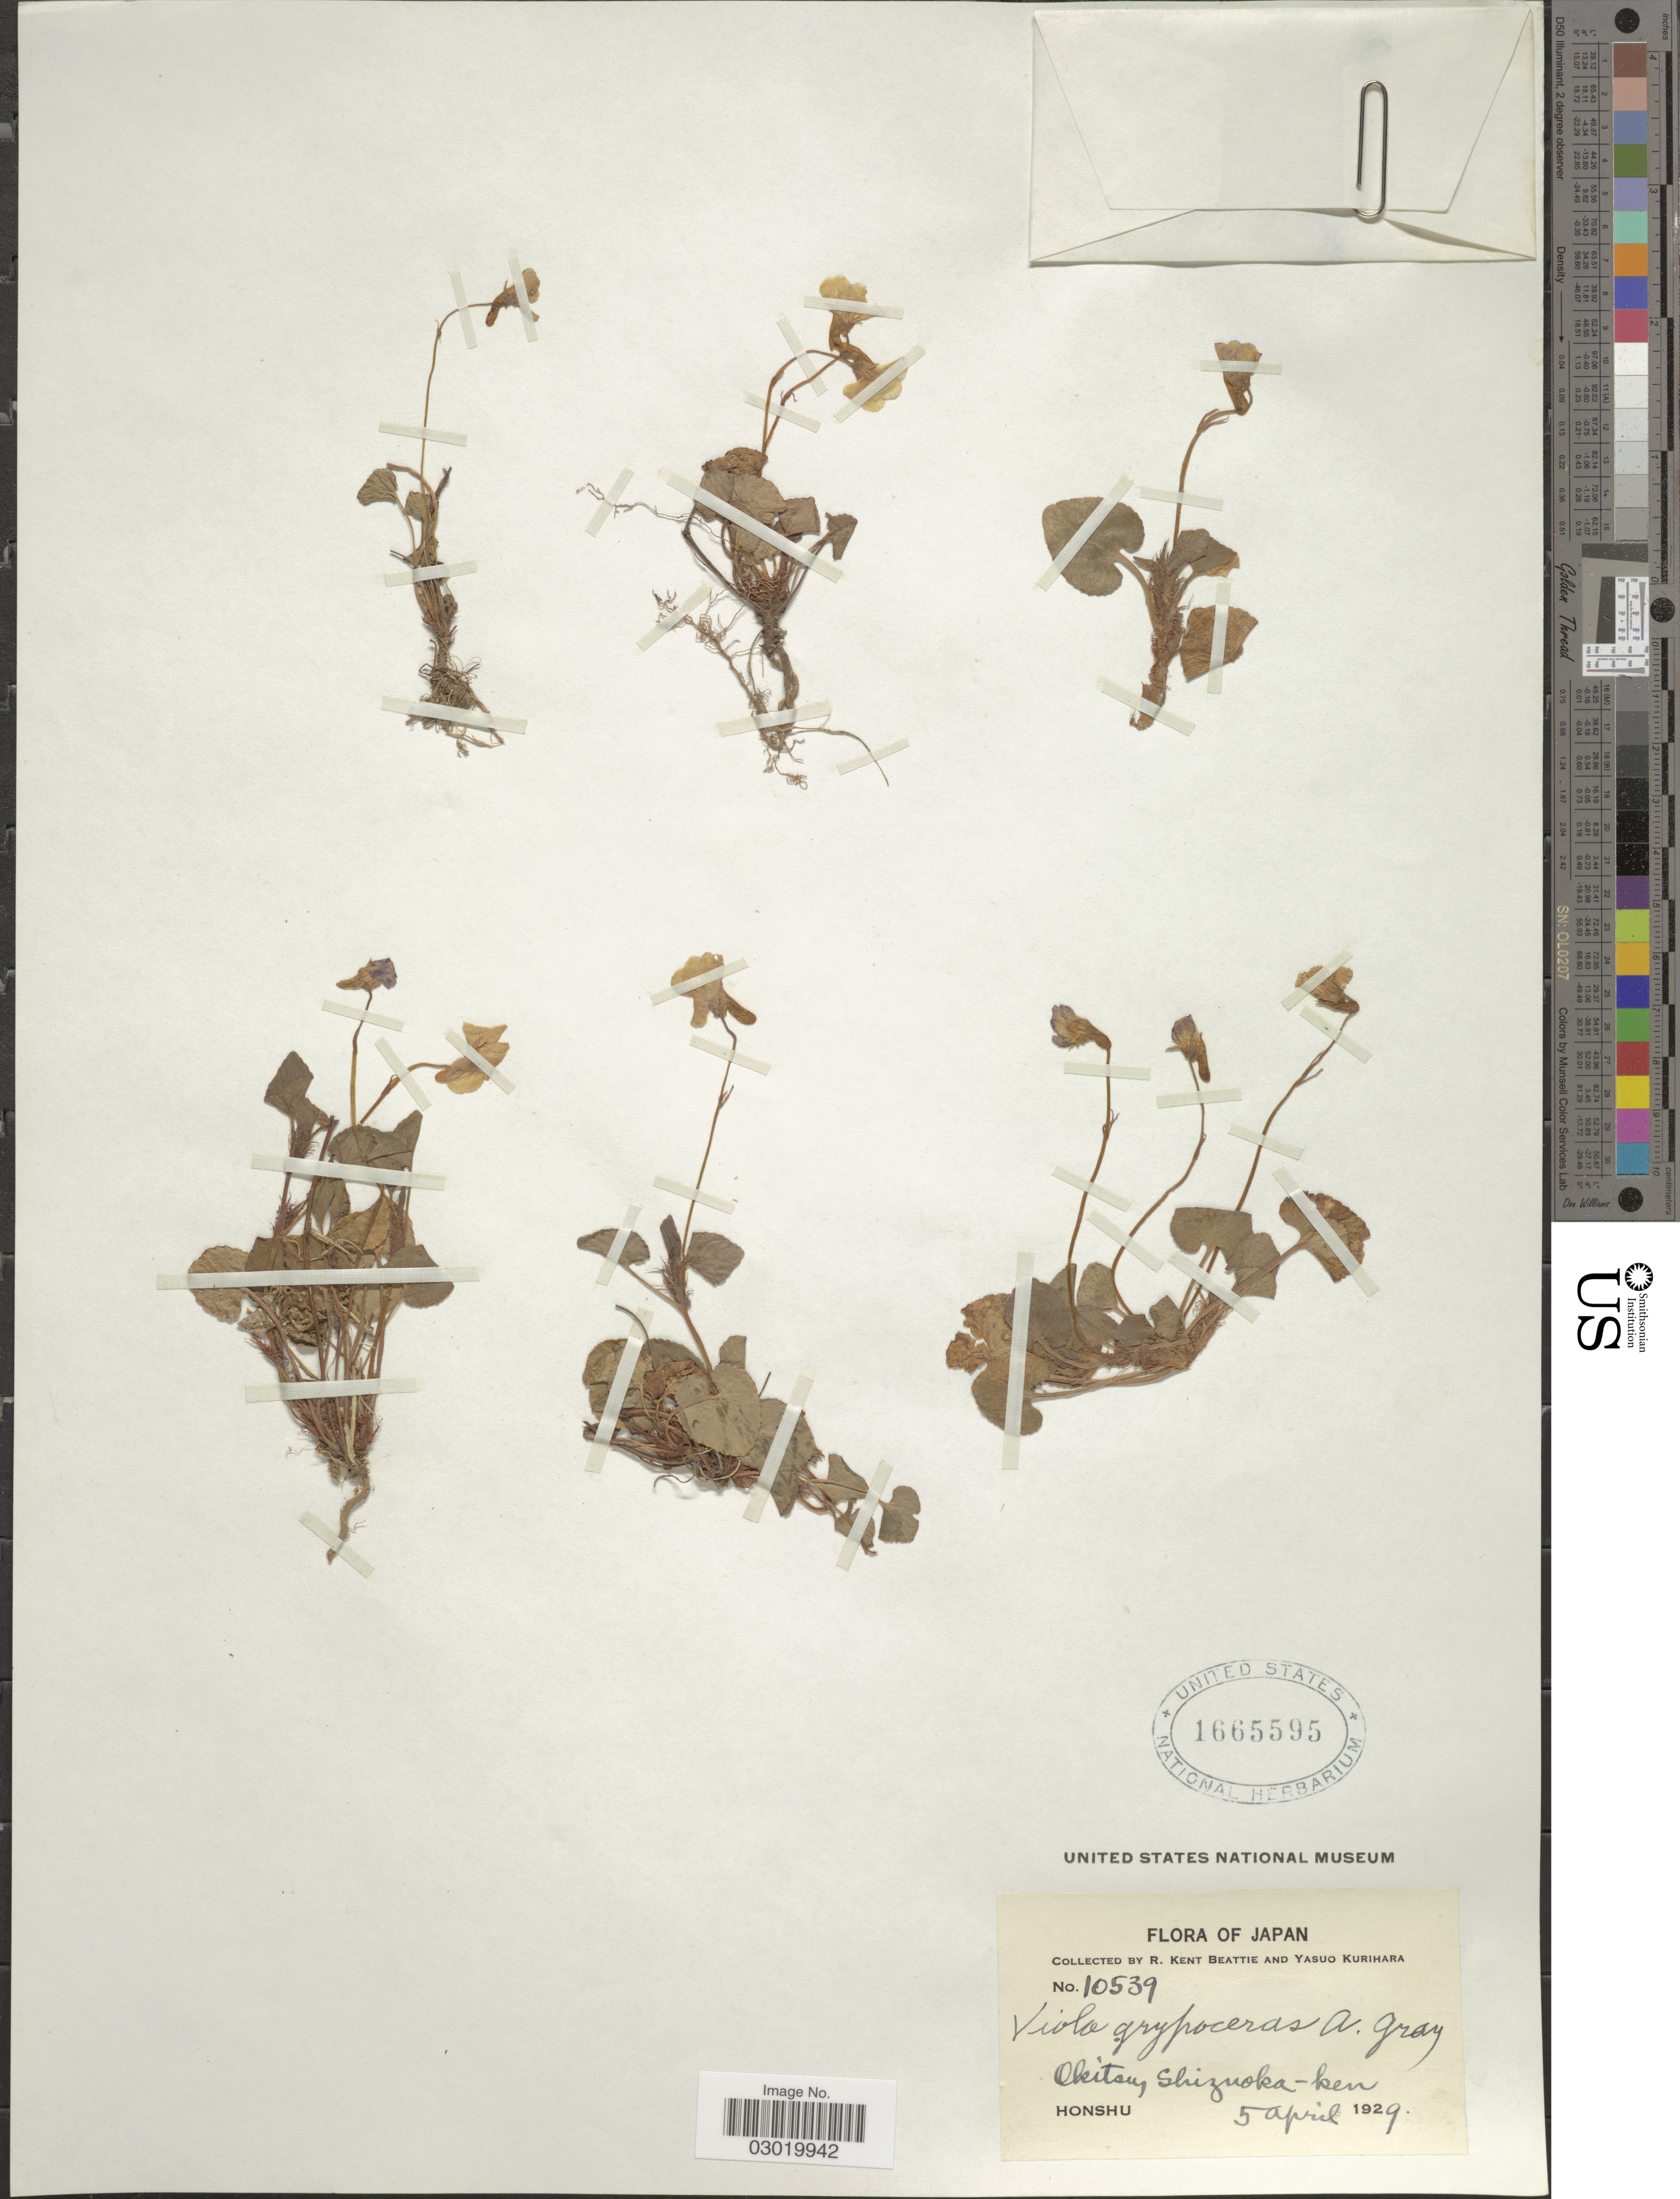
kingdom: Plantae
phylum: Tracheophyta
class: Magnoliopsida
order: Malpighiales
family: Violaceae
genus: Viola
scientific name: Viola grypoceras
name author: A. Gray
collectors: R. K. Beattie & Y. Kurihara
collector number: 10539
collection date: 1929-04-05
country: Japan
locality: Okitsu Shizuoka-ken. Honshu.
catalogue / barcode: US 1665595